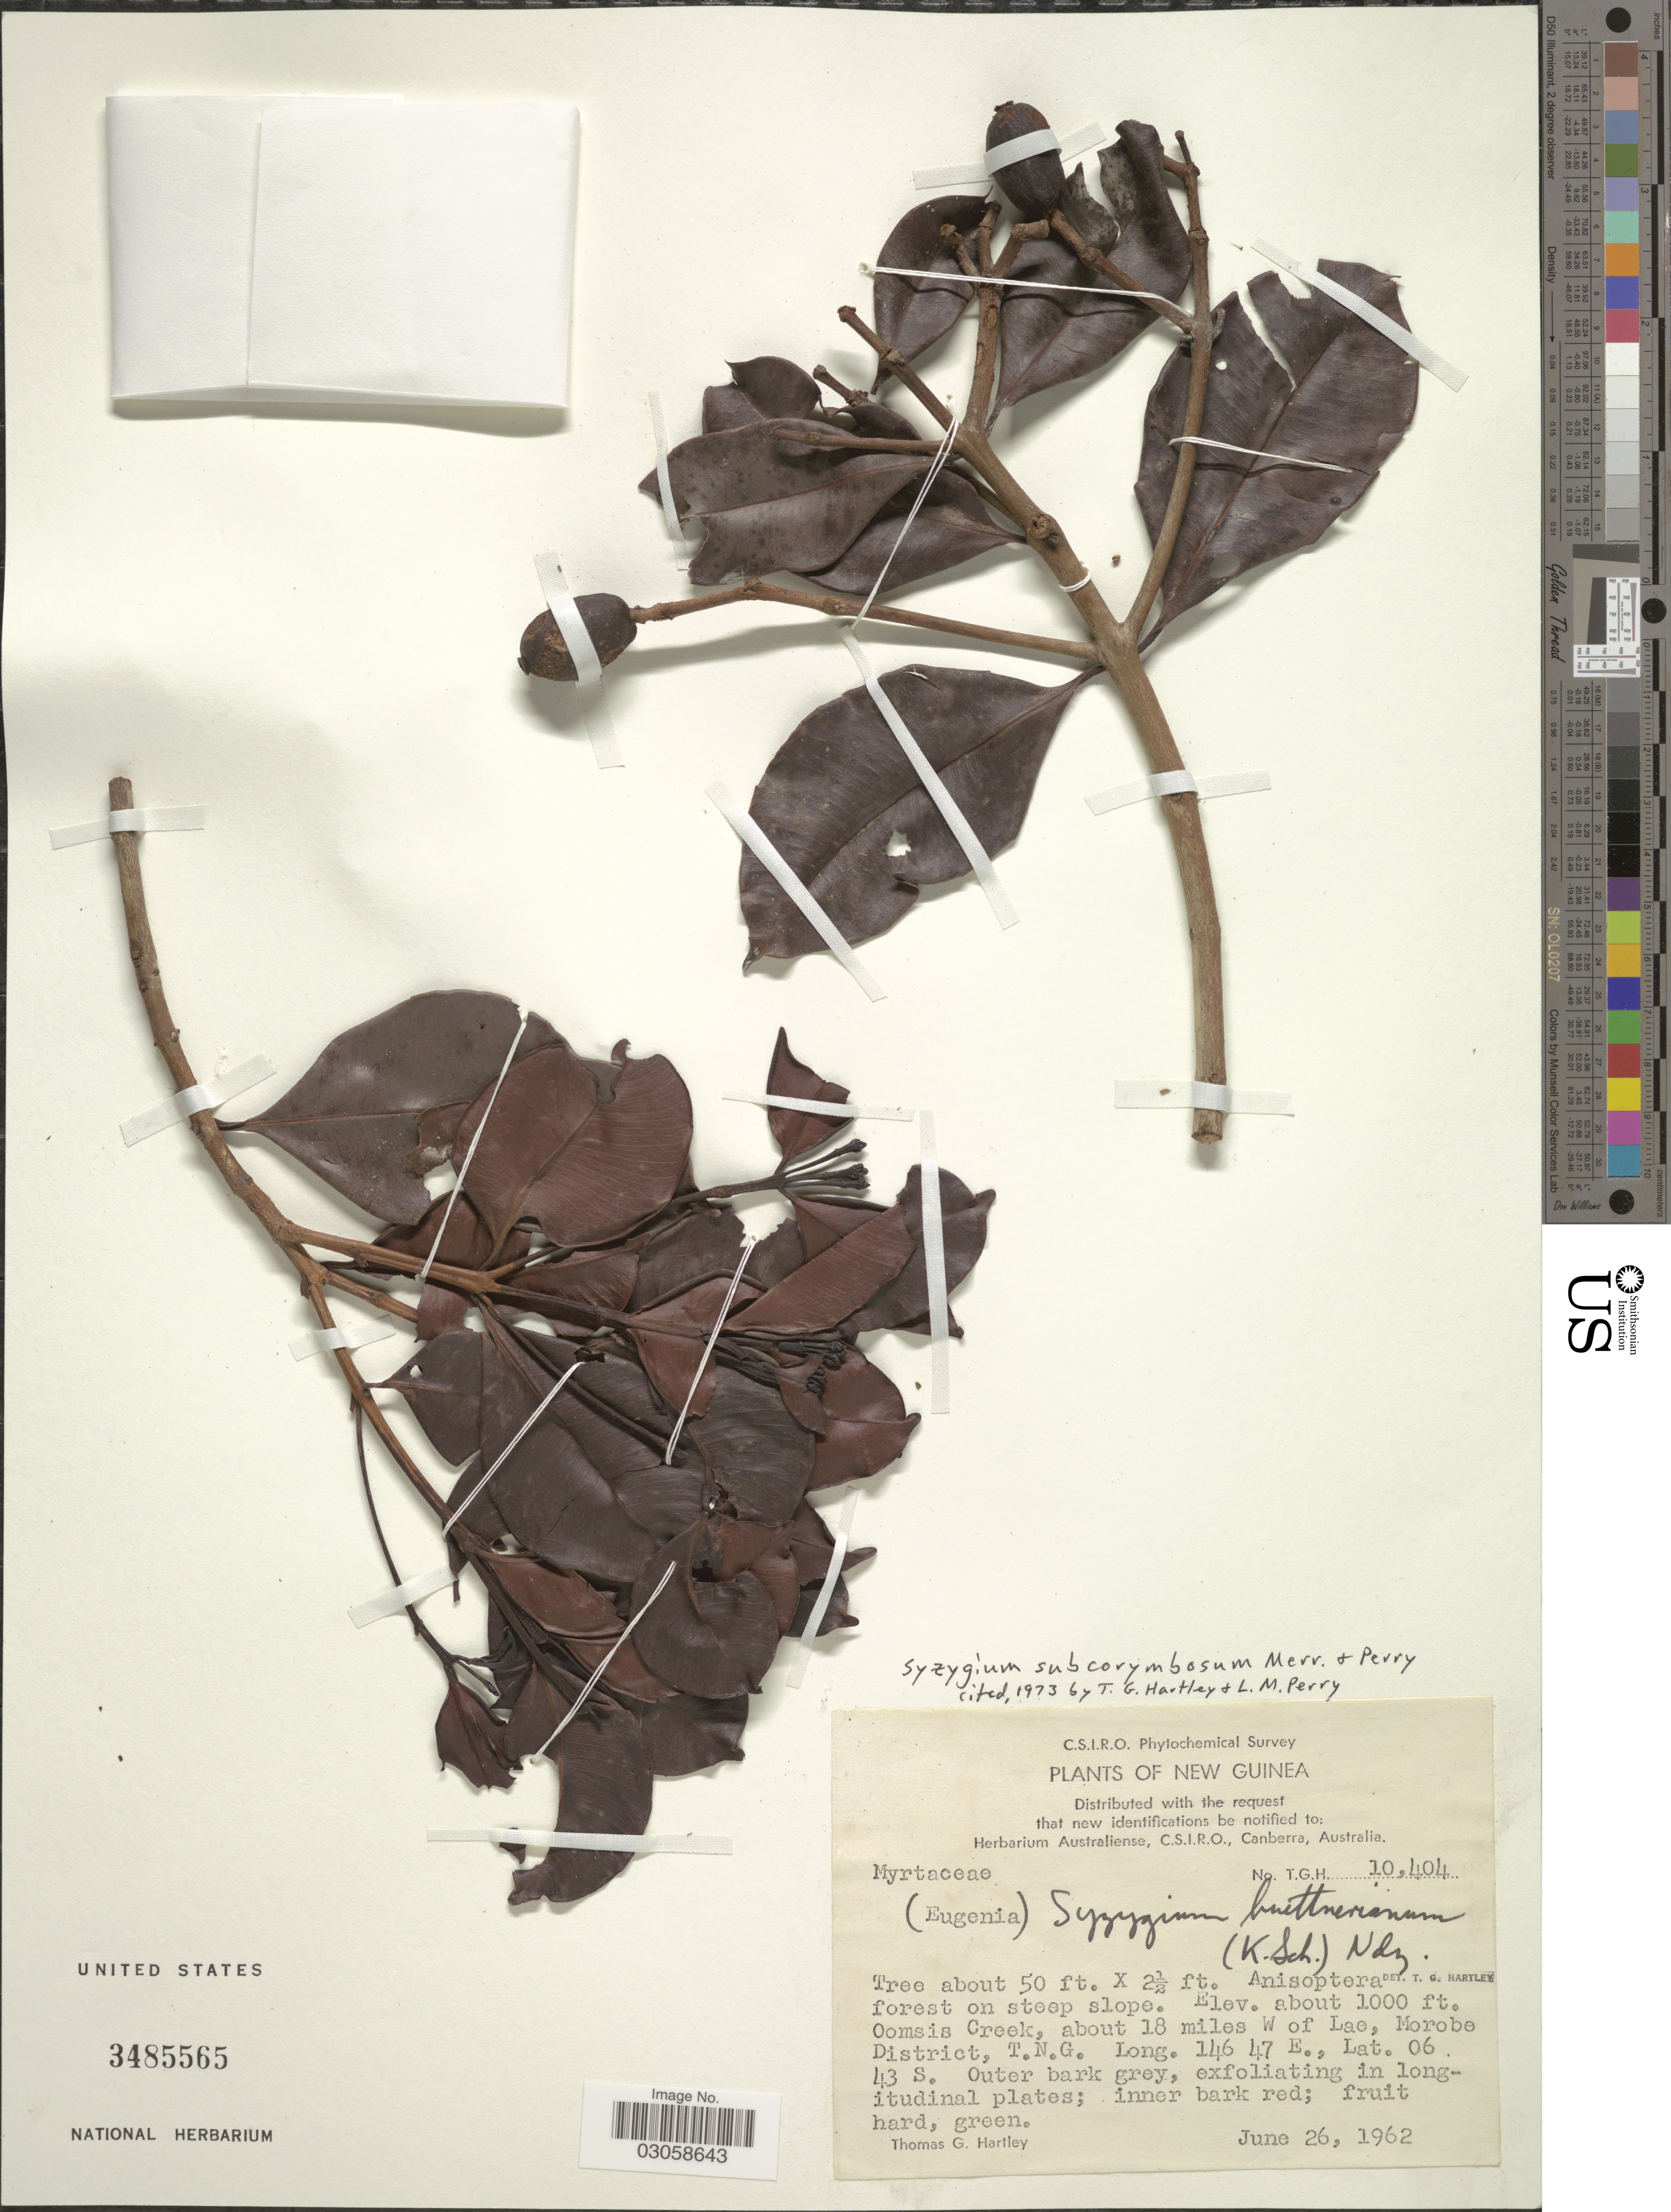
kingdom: Plantae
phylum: Tracheophyta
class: Magnoliopsida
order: Myrtales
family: Myrtaceae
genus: Syzygium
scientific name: Syzygium subcorymbosum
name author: Merr. & L.M. Perry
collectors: T. G. Hartley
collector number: T.G.H. 10404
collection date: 1962-06-26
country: Papua New Guinea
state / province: Morobe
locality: New Guinea. Oomsis Creek, about 18 miles W of Lae, Morobe District, T.N.G.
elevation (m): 305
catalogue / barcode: US 3485565